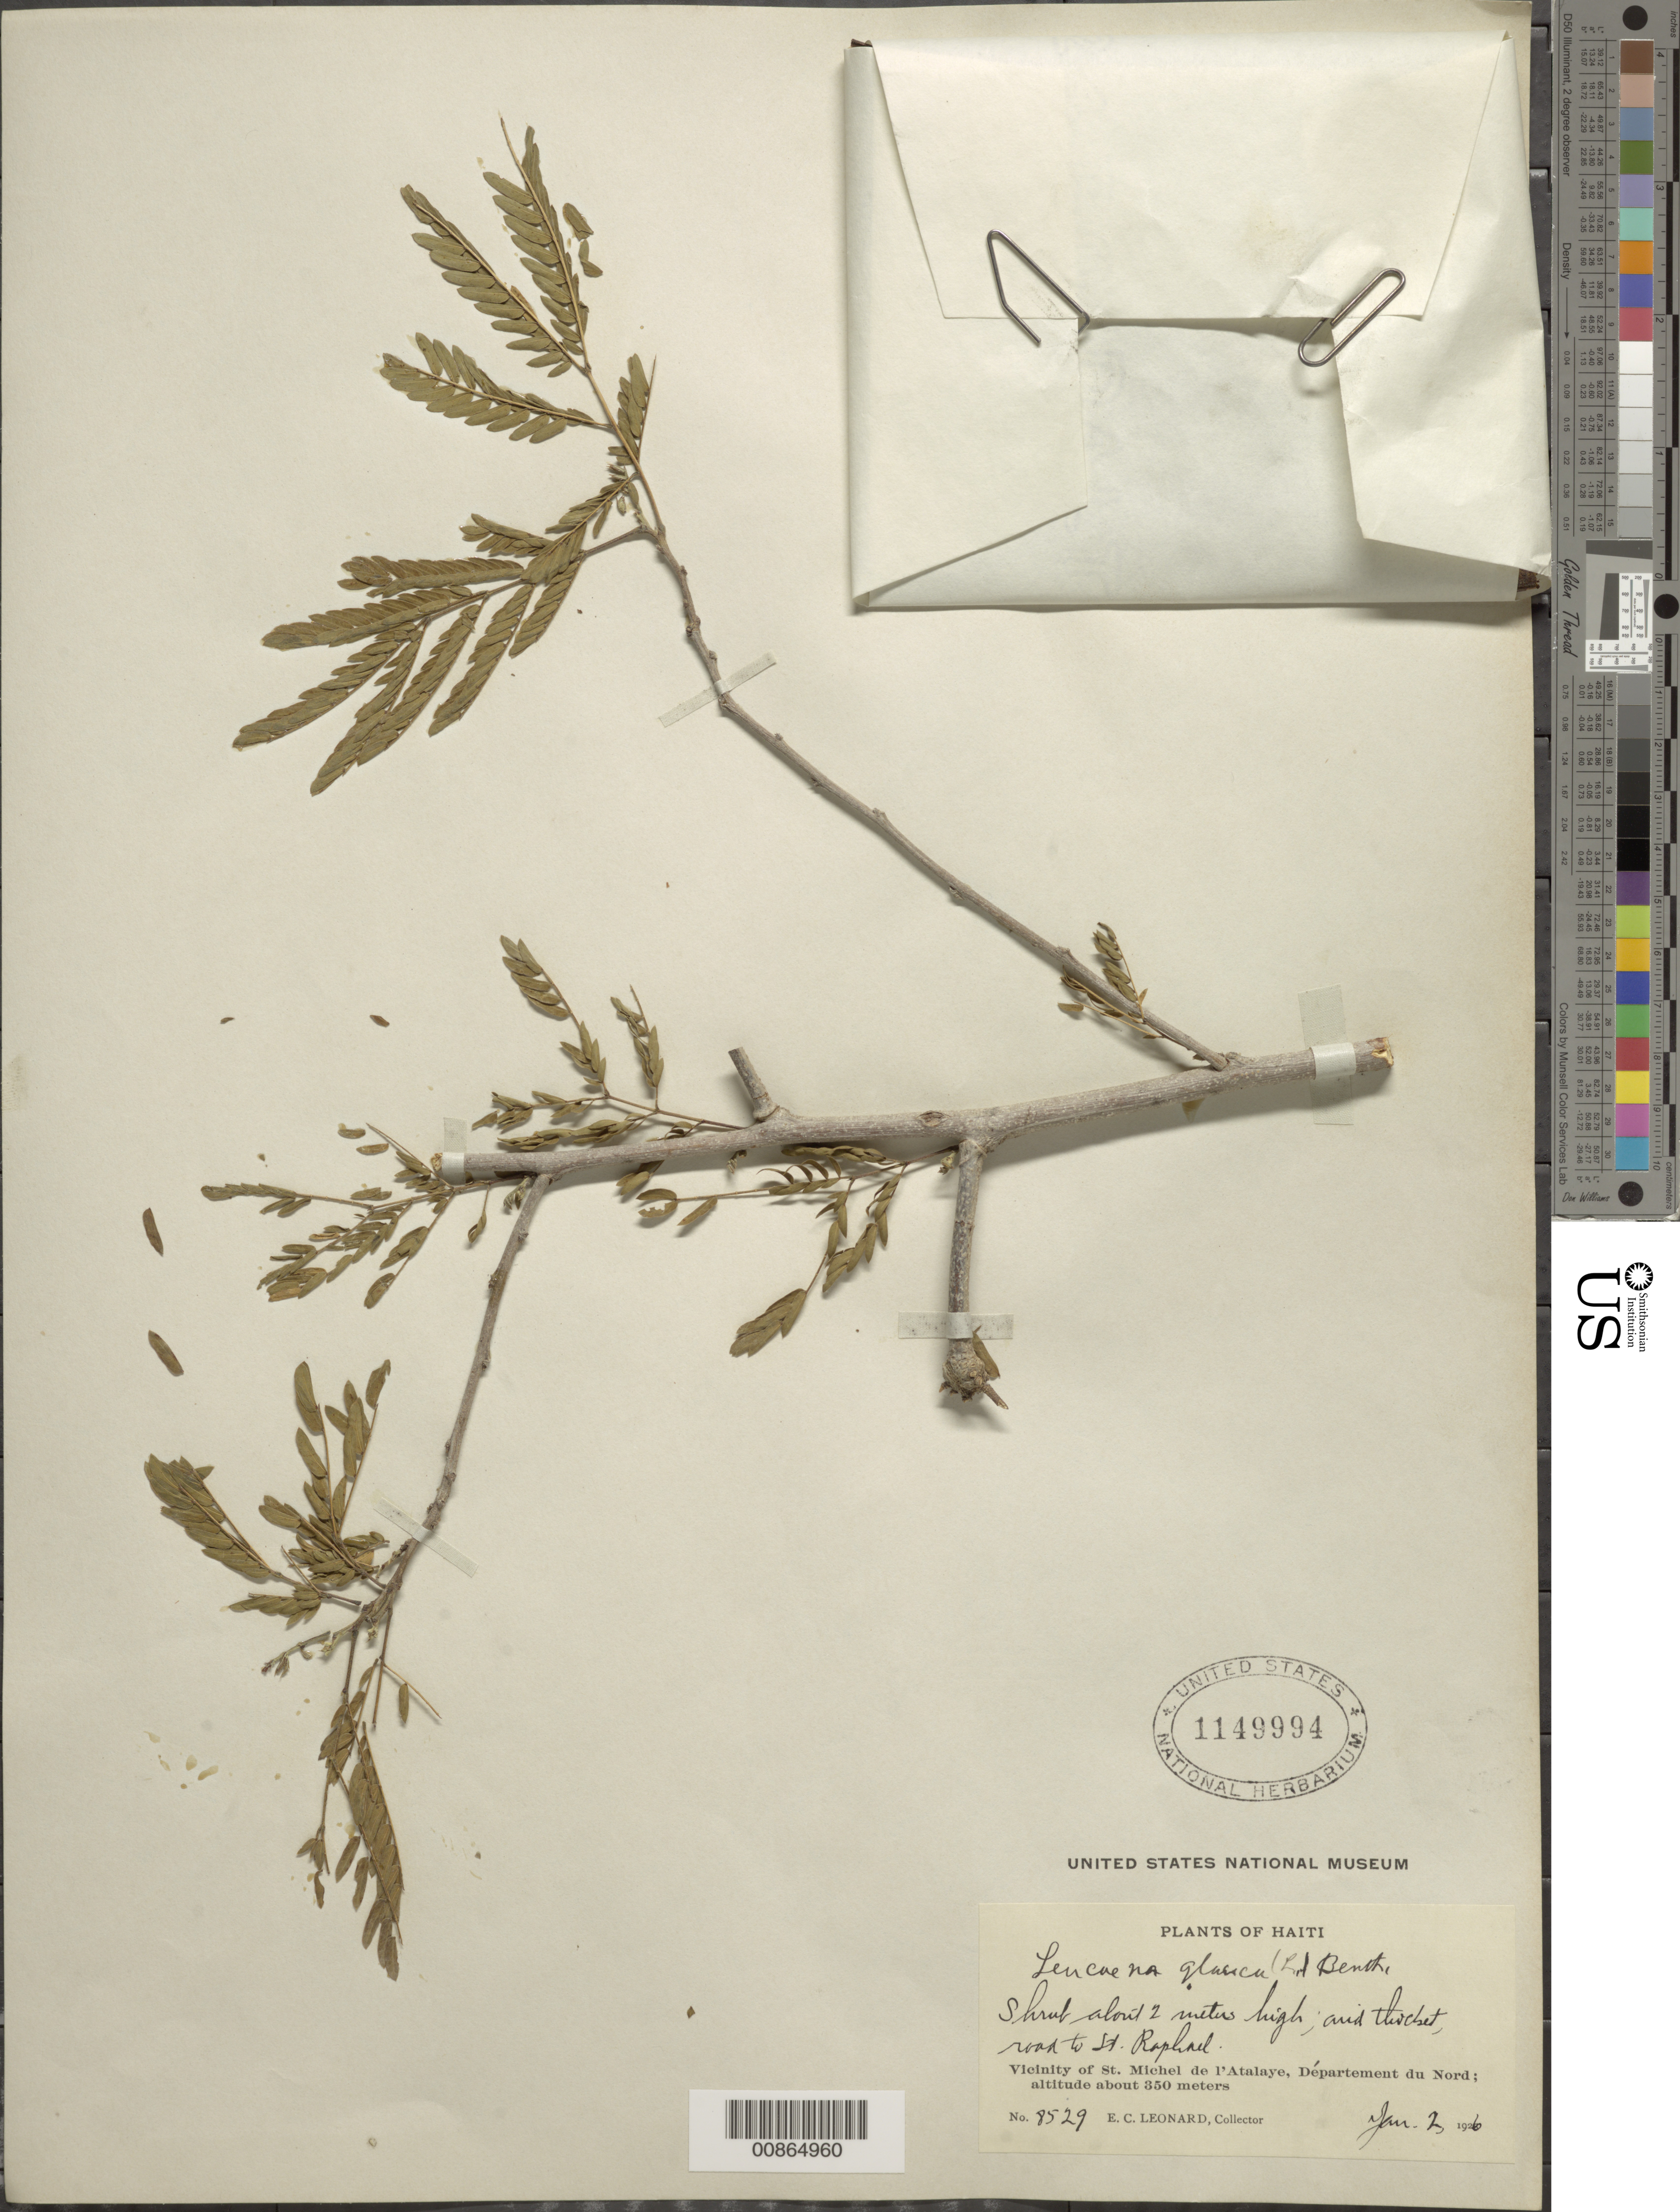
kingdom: Plantae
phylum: Tracheophyta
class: Magnoliopsida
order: Fabales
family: Fabaceae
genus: Leucaena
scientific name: Leucaena leucocephala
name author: (Lam.) de Wit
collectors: E. C. Leonard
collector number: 8529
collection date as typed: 02 Jan 1926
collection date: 1926-01-02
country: Haiti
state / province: Nord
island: Hispaniola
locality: Vicinity of St. Michel de l'Atalaye, road to St. Raphael.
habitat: Arid thicket.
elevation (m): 350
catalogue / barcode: US 1149994